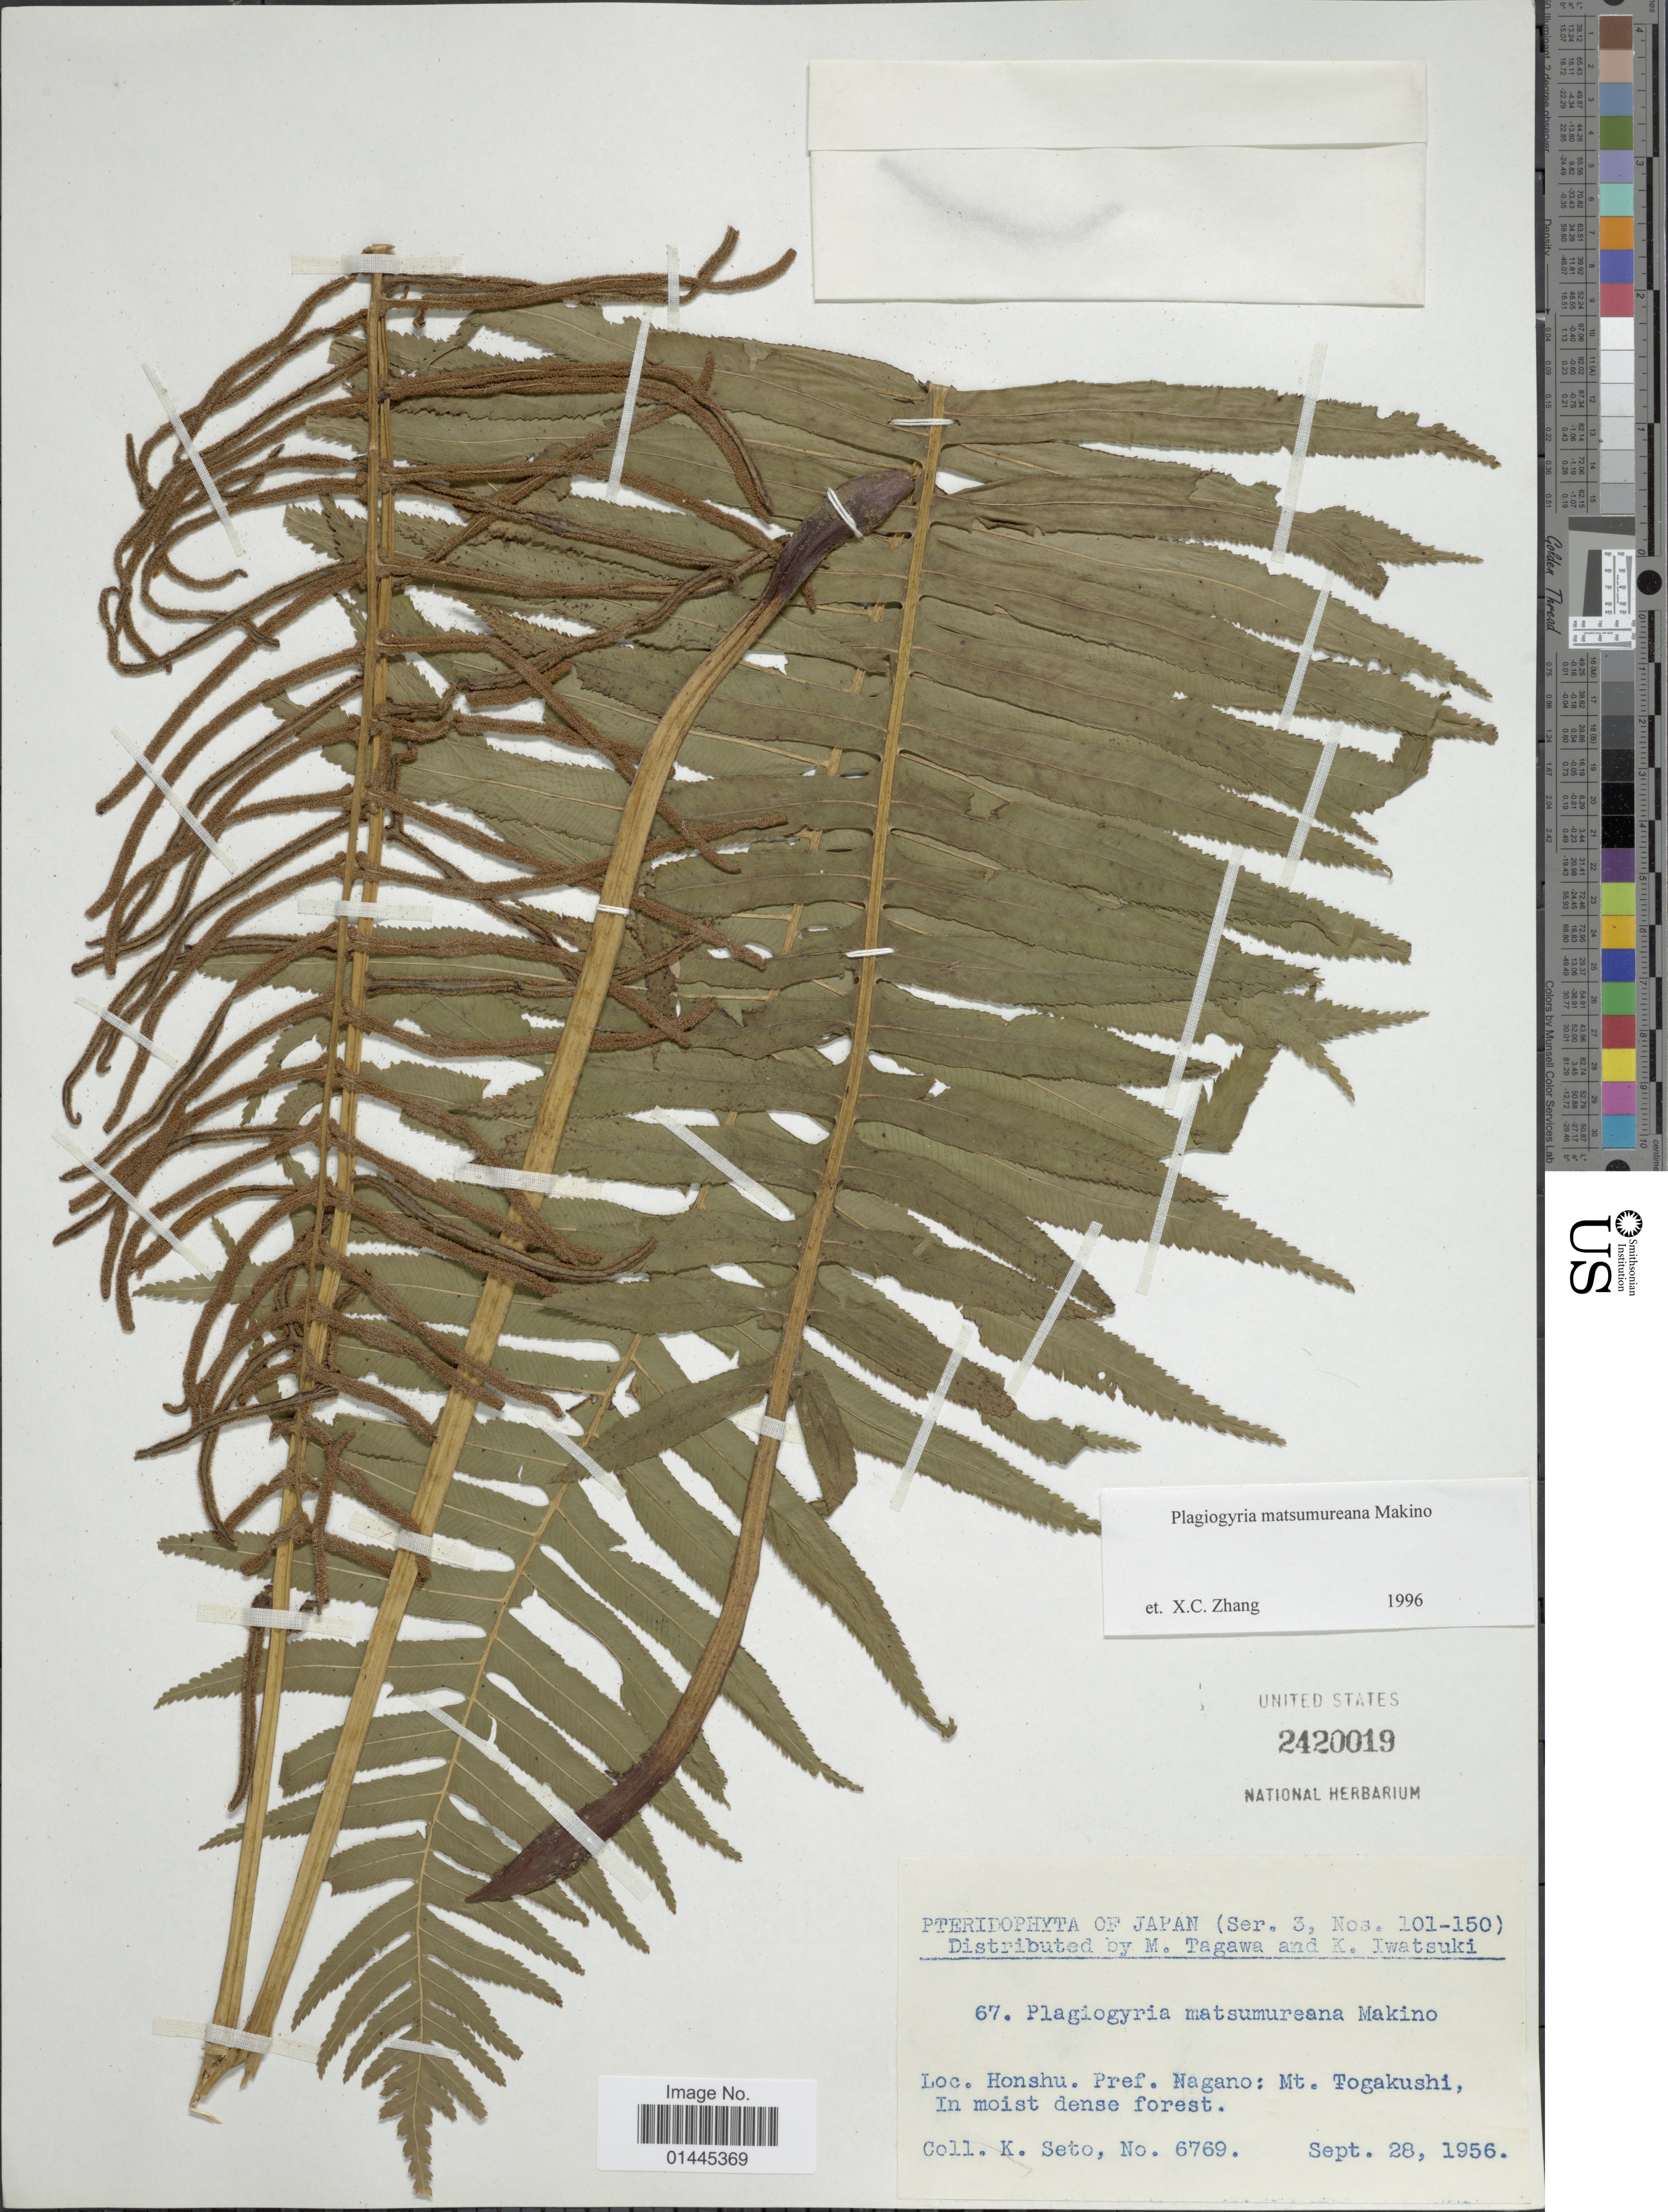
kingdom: Plantae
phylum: Tracheophyta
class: Polypodiopsida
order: Cyatheales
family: Plagiogyriaceae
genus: Plagiogyria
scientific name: Plagiogyria matsumureana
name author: (Makino) Makino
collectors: K. Seto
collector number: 6769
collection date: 1956-09-28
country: Japan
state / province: Nagano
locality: Honshu, Mt. Togakushi, in moist dense forest.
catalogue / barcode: US 2420019